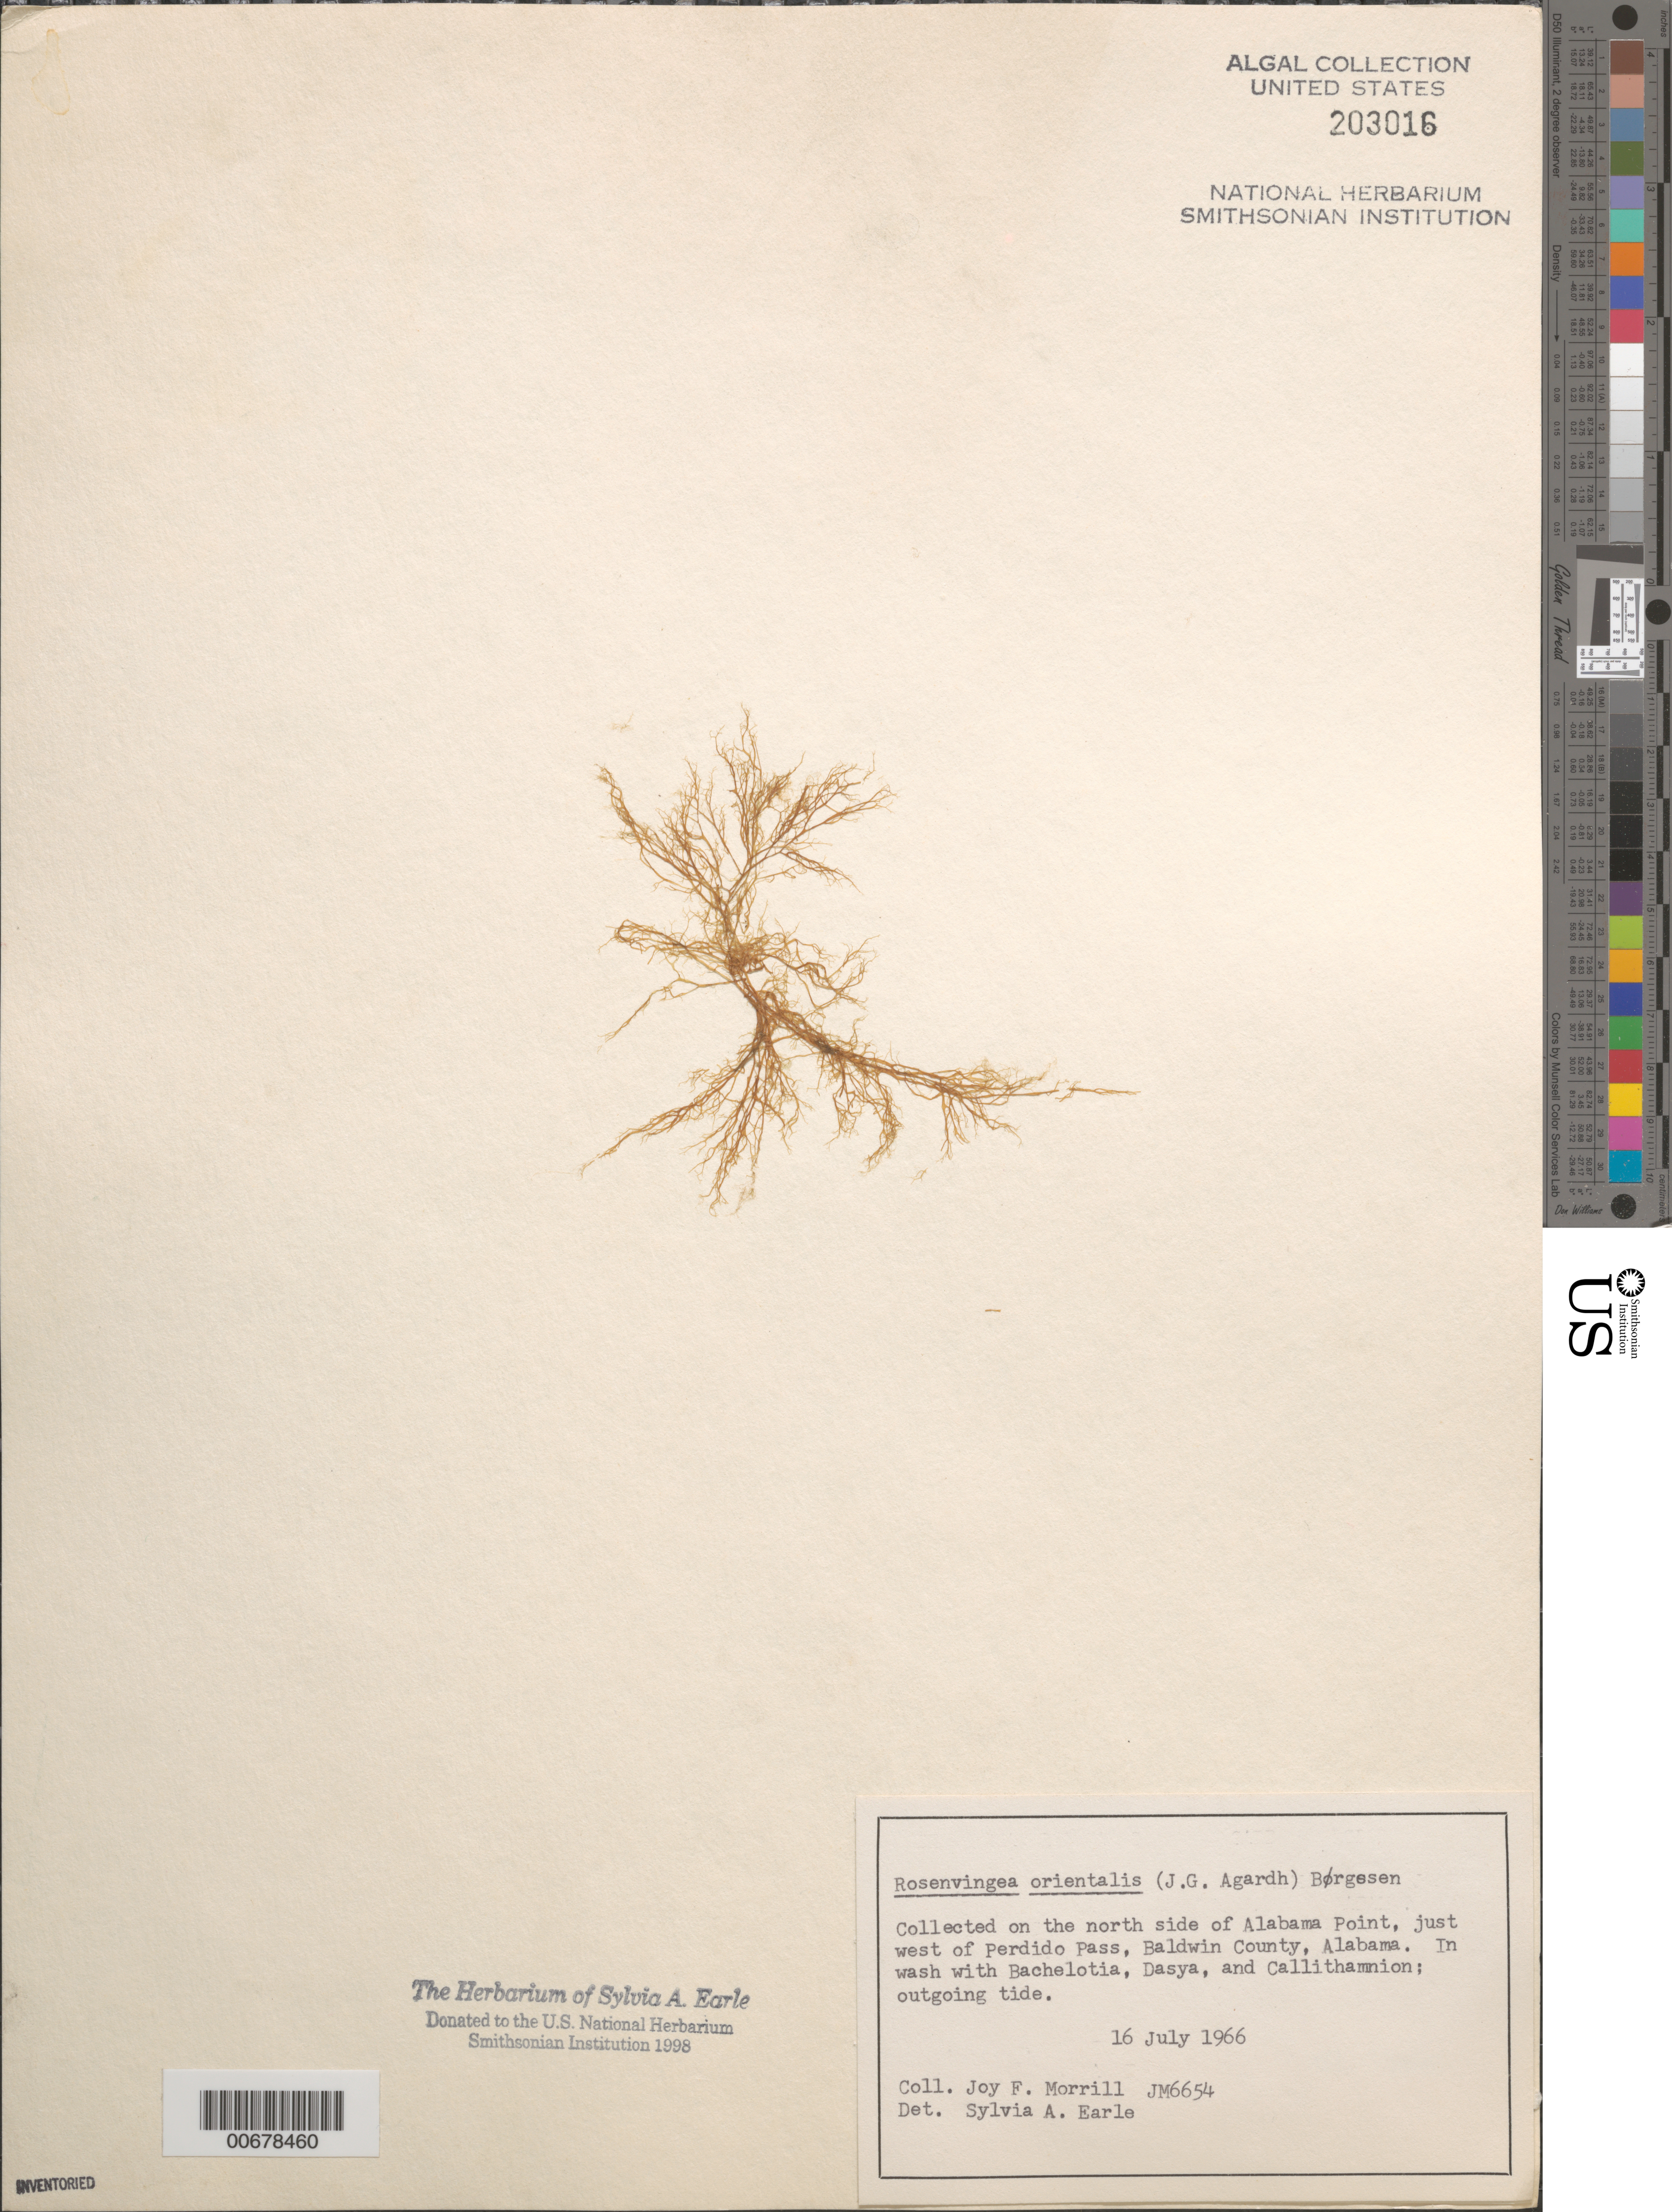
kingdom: Chromista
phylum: Ochrophyta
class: Phaeophyceae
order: Scytosiphonales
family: Scytosiphonaceae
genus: Rosenvingea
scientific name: Rosenvingea orientalis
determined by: Earle, S. A.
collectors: J. Morrill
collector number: JM 6654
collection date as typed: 16 Jul 1966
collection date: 1966-07-16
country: United States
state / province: Alabama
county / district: Baldwin County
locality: North side of Alabama Point just west of Perdido Pass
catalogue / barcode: US 203016